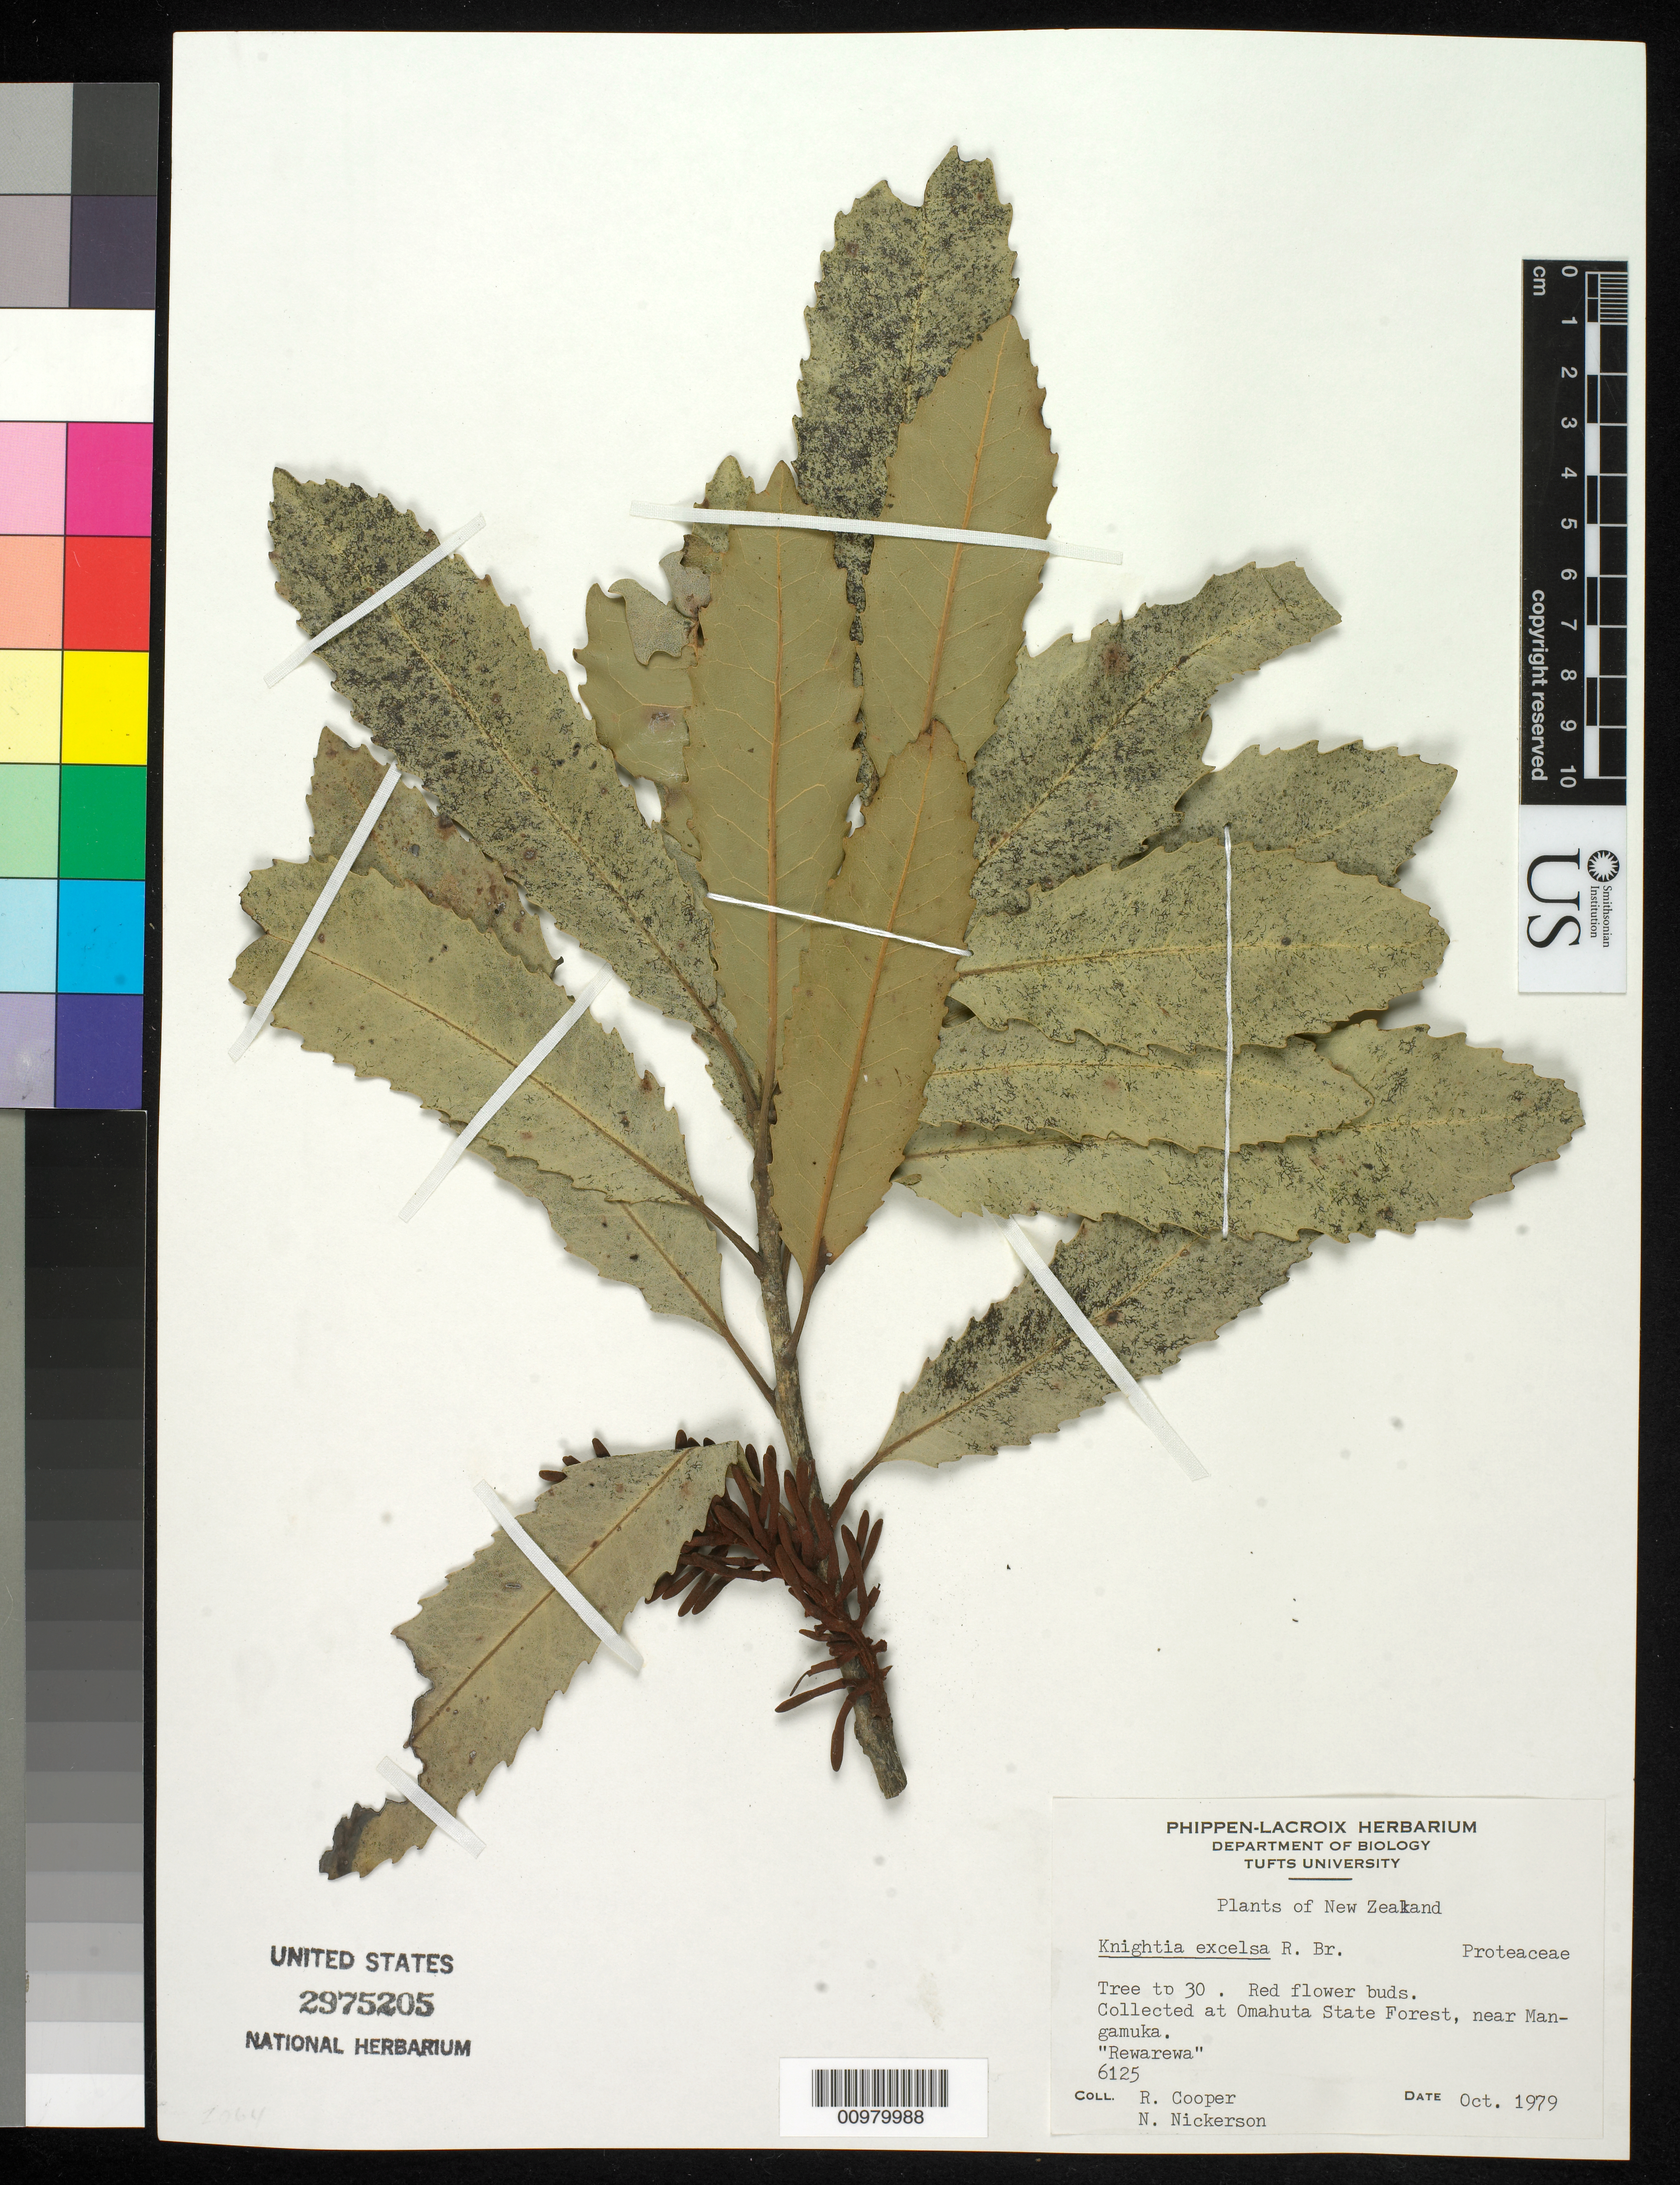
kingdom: Plantae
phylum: Tracheophyta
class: Magnoliopsida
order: Proteales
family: Proteaceae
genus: Knightia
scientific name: Knightia excelsa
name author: R. Br.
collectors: R. Cooper & N. Nickerson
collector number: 6125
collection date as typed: Oct 1979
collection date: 1979-10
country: New Zealand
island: New Zealand I.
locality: Omahuta State Forest, near Managmuka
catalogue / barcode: US 2975205